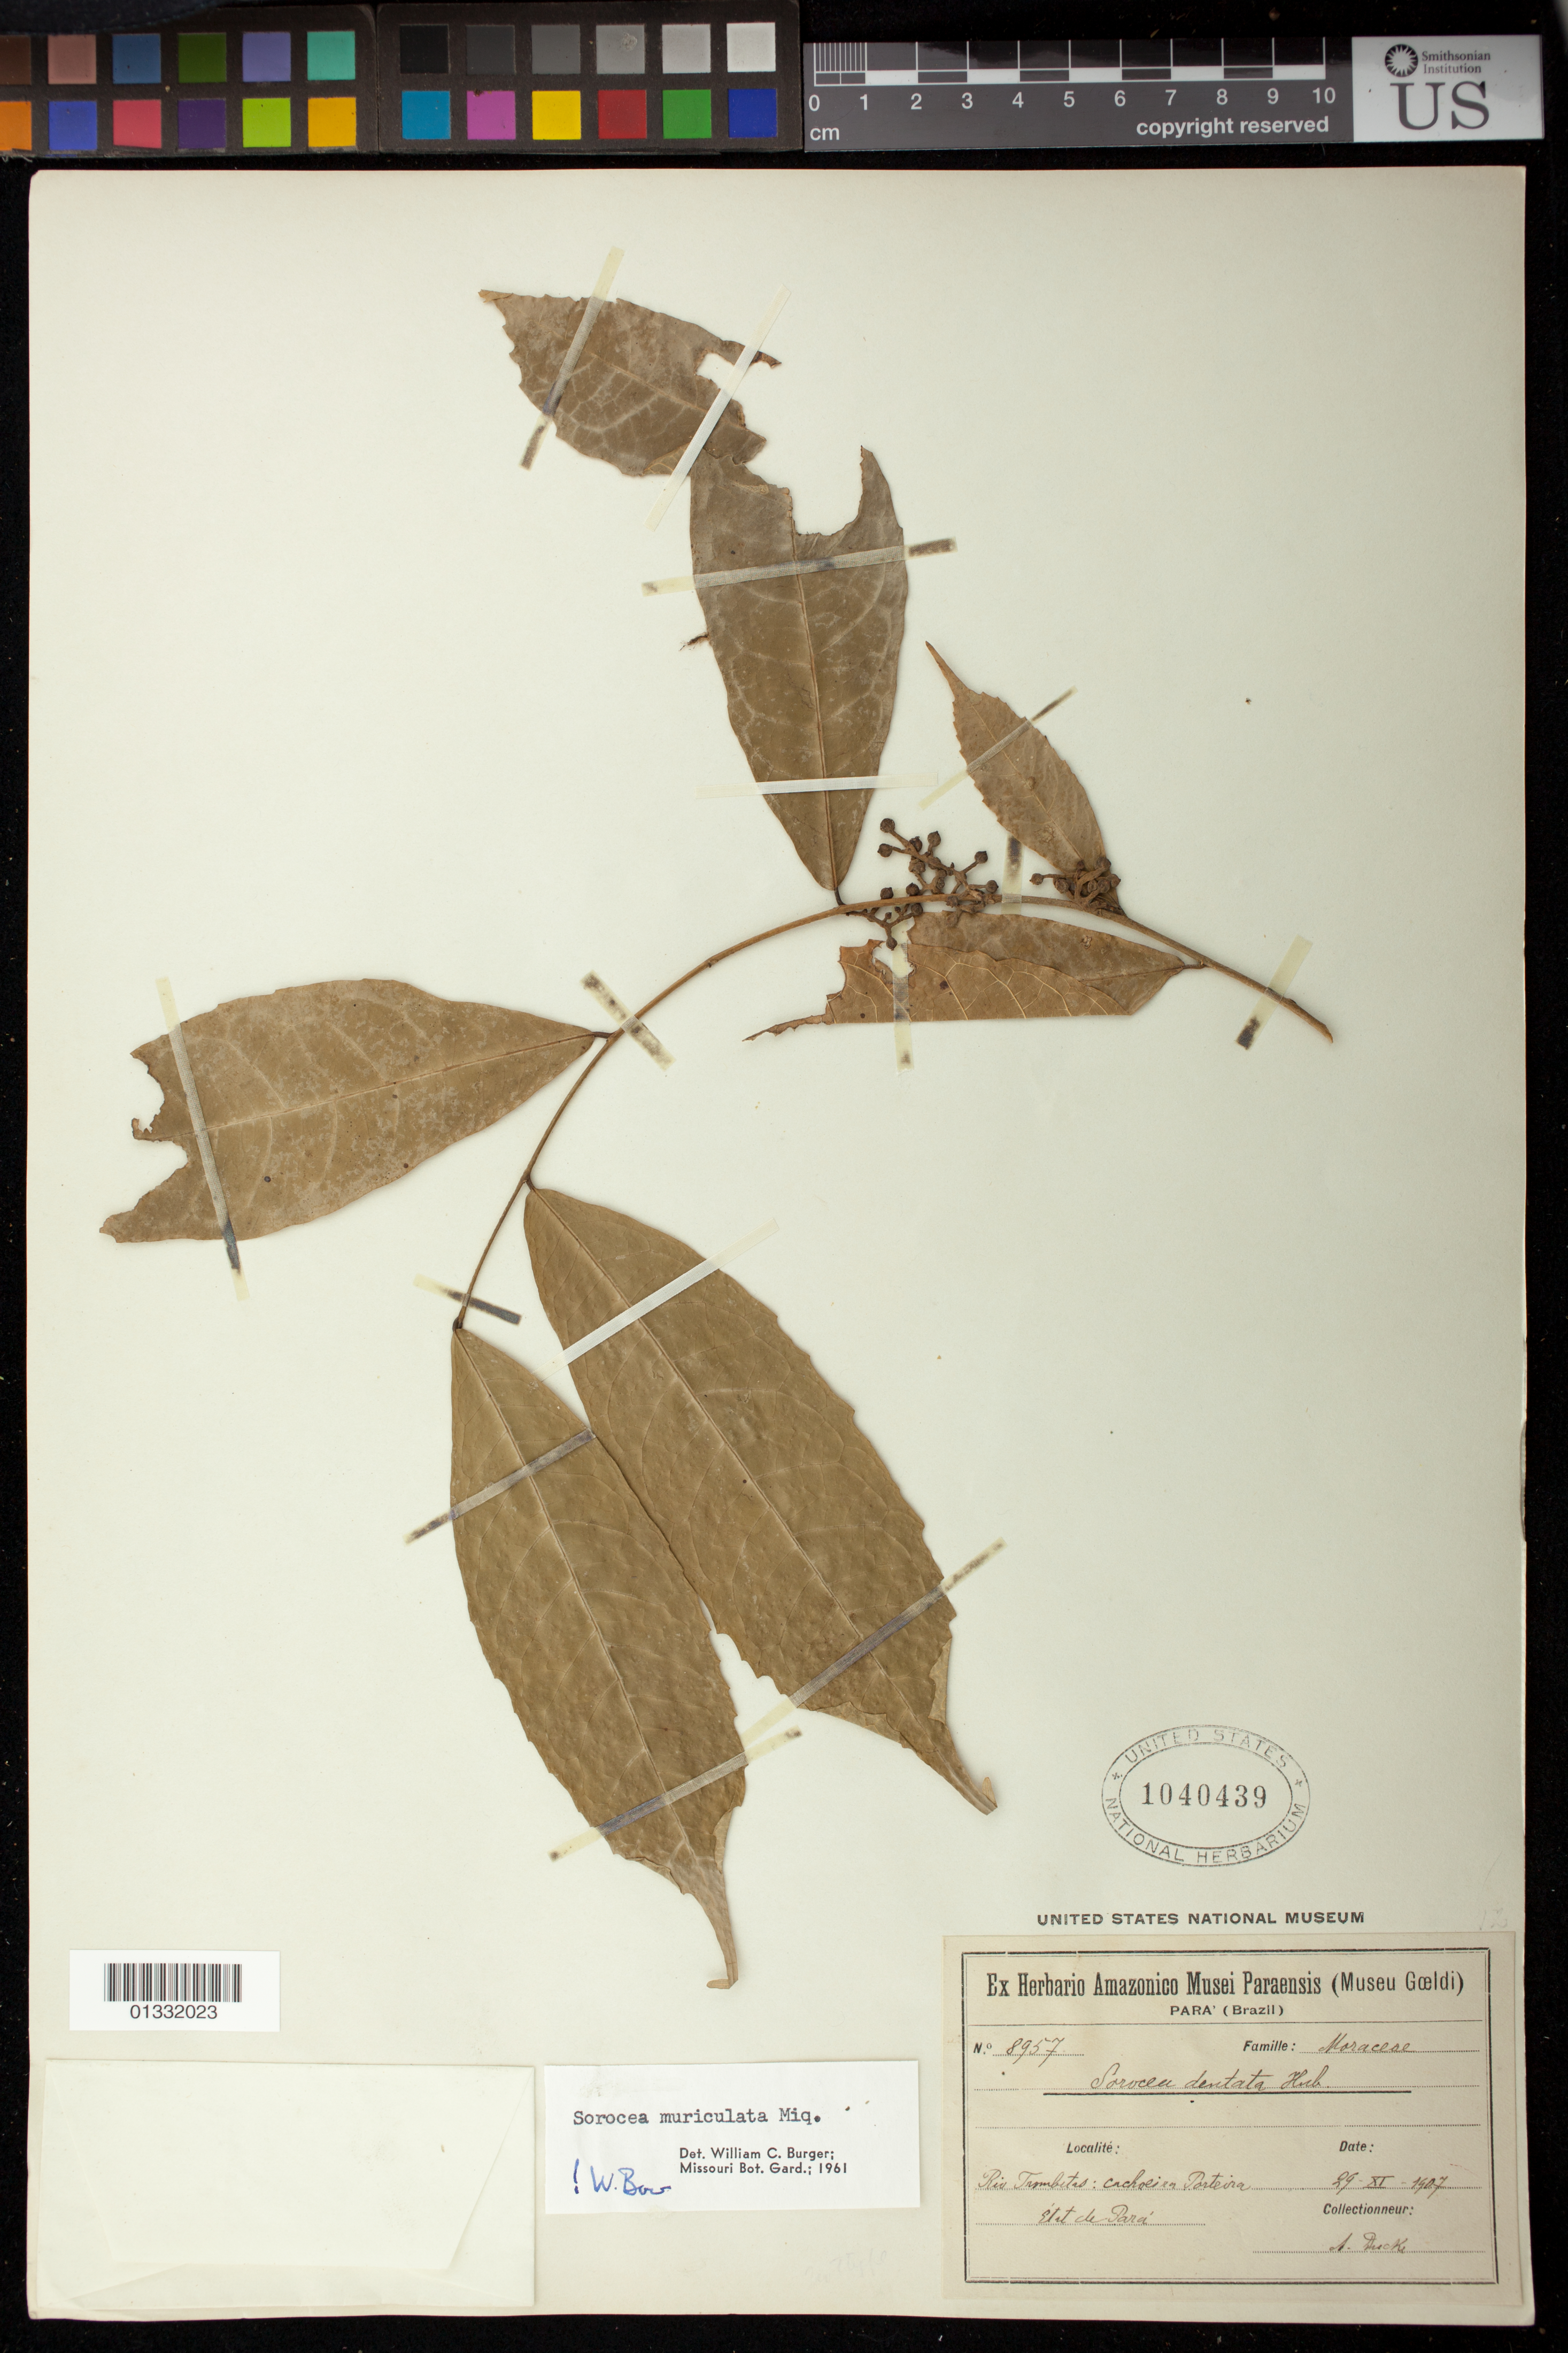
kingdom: Plantae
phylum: Tracheophyta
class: Magnoliopsida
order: Rosales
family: Moraceae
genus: Sorocea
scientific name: Sorocea muriculata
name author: Miq.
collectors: A. Ducke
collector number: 8957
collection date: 1907-11-29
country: Brazil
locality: Rio Trombetas: Cachoeira Porteira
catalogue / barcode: US 1040439